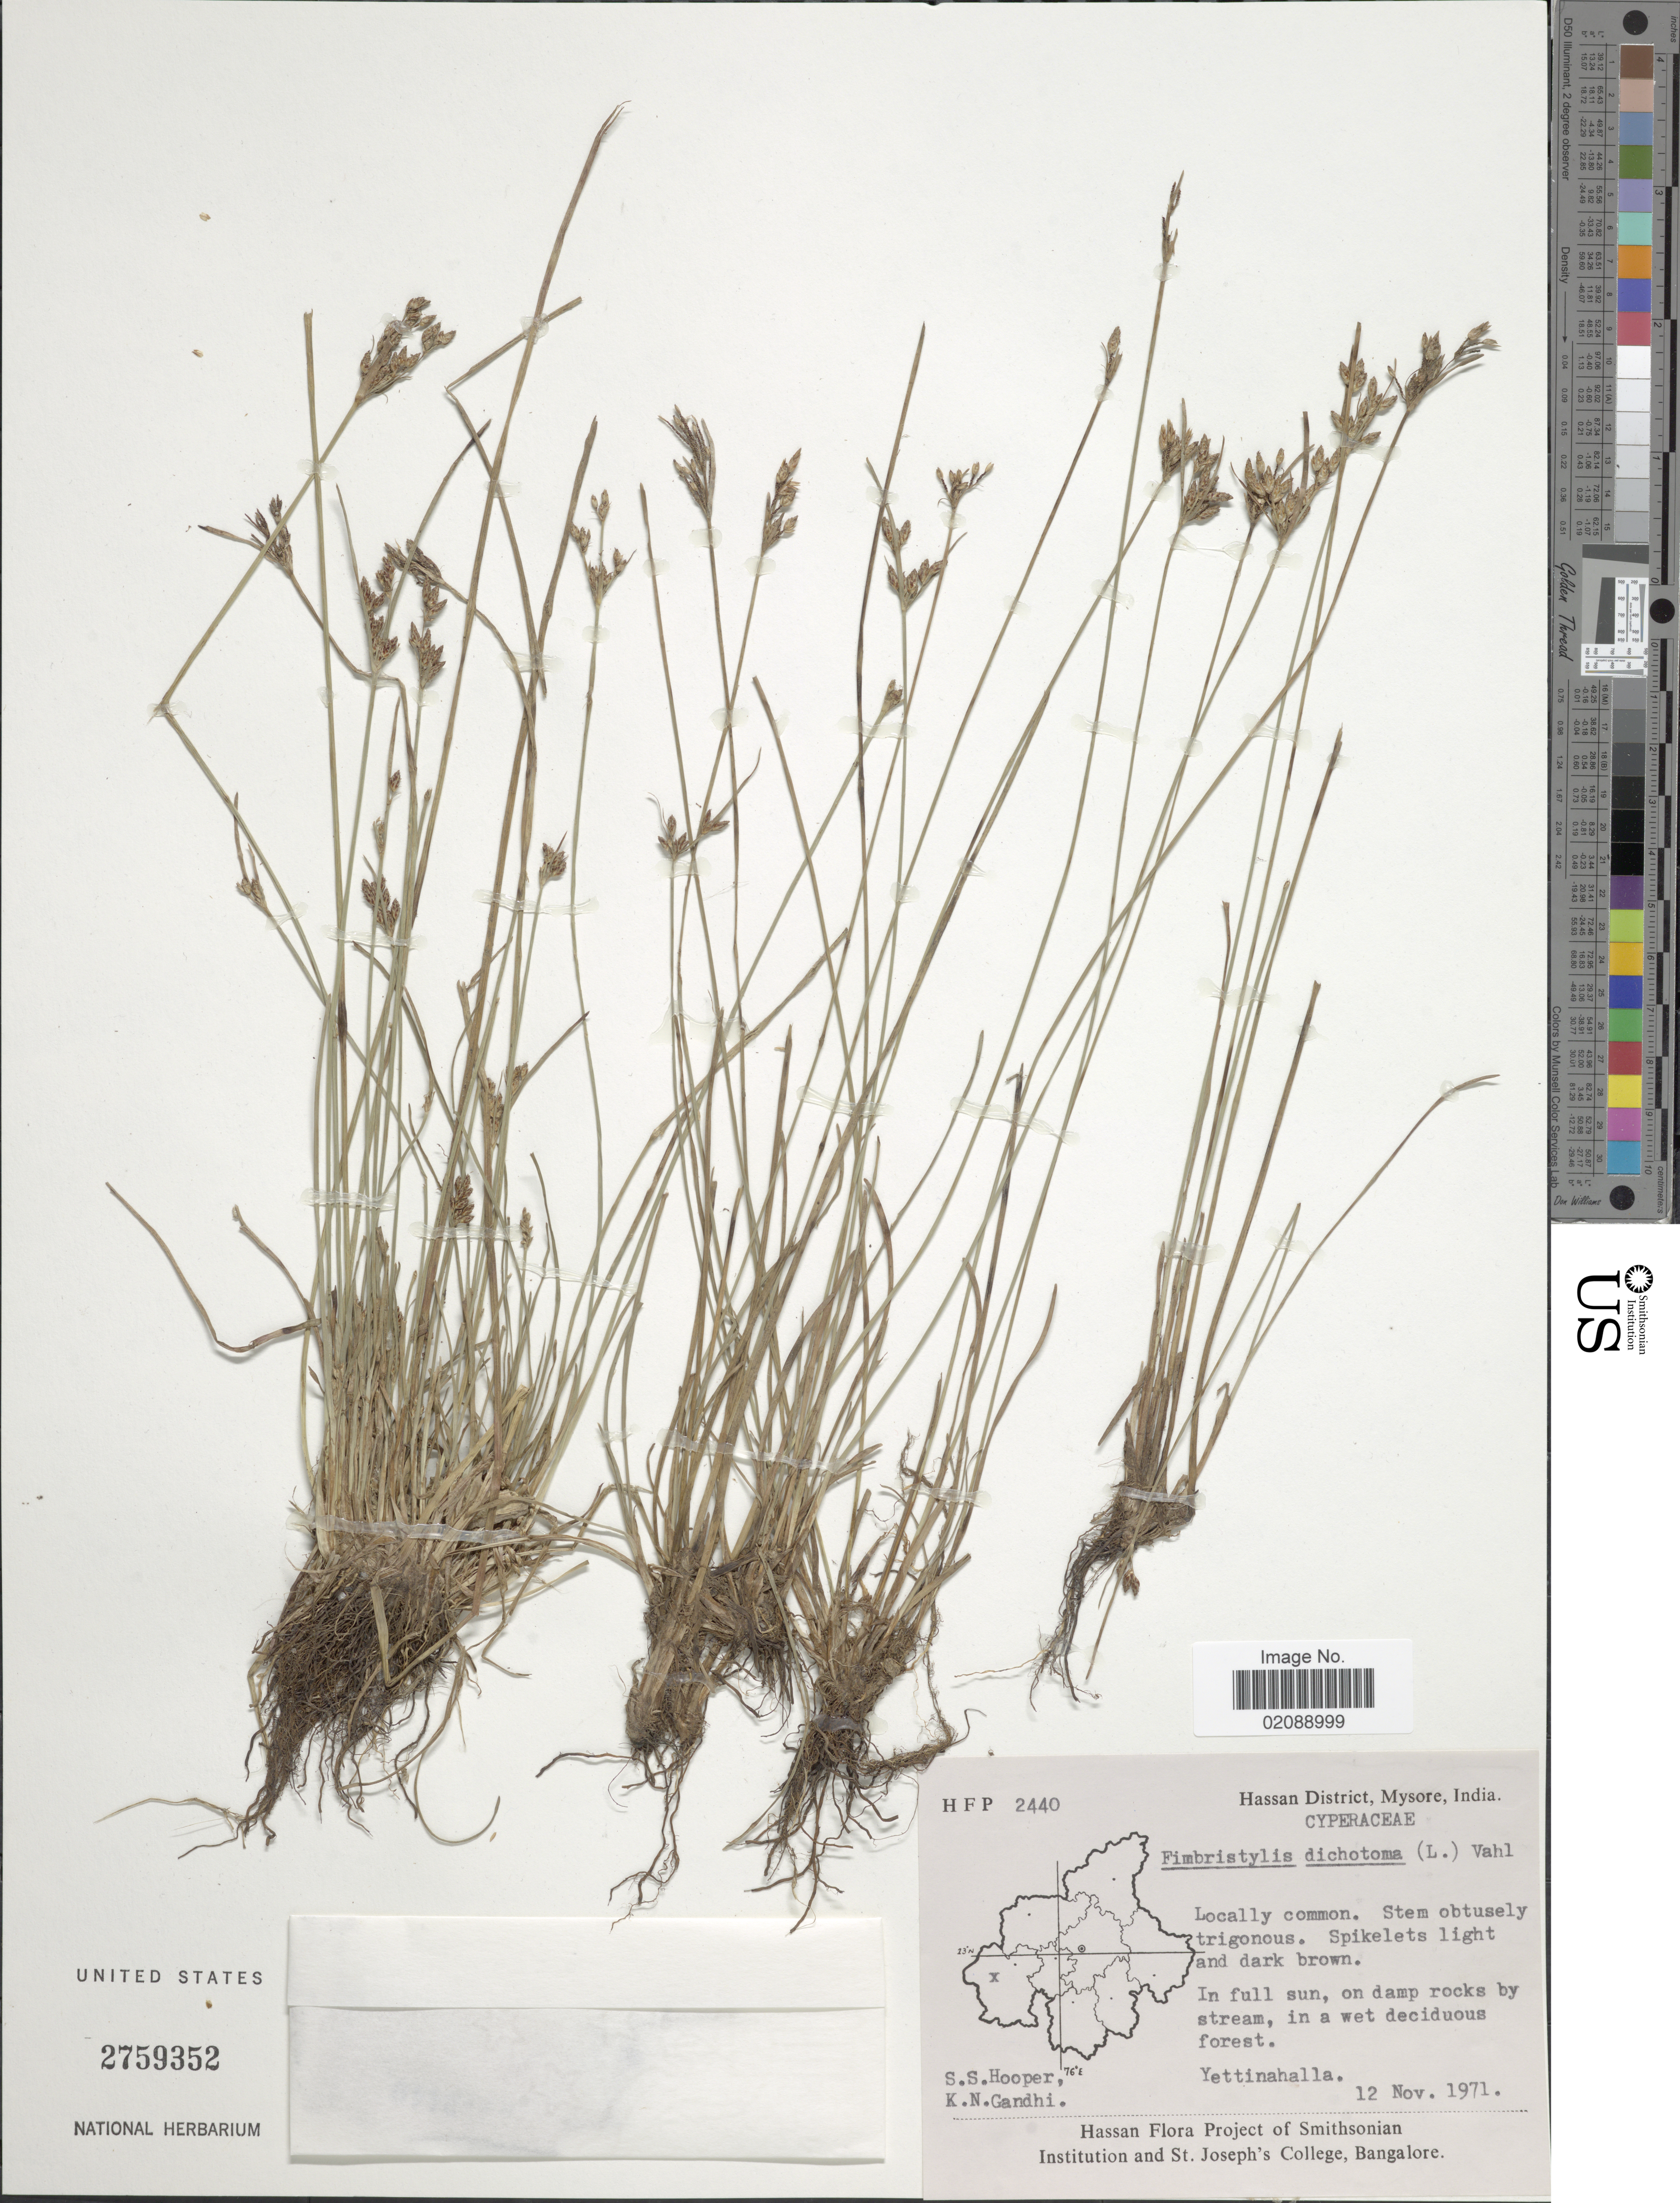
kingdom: Plantae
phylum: Tracheophyta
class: Liliopsida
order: Poales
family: Cyperaceae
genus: Fimbristylis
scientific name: Fimbristylis dichotoma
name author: (L.) Vahl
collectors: S. S. Hooper & K. N. Gandhi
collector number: H F P 2440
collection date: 1971-11-12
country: India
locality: Hassan District, Mysore, In full sun, on damp rocks by stream, in a wet deciduous forest, Yettinahalla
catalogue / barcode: US 2759352